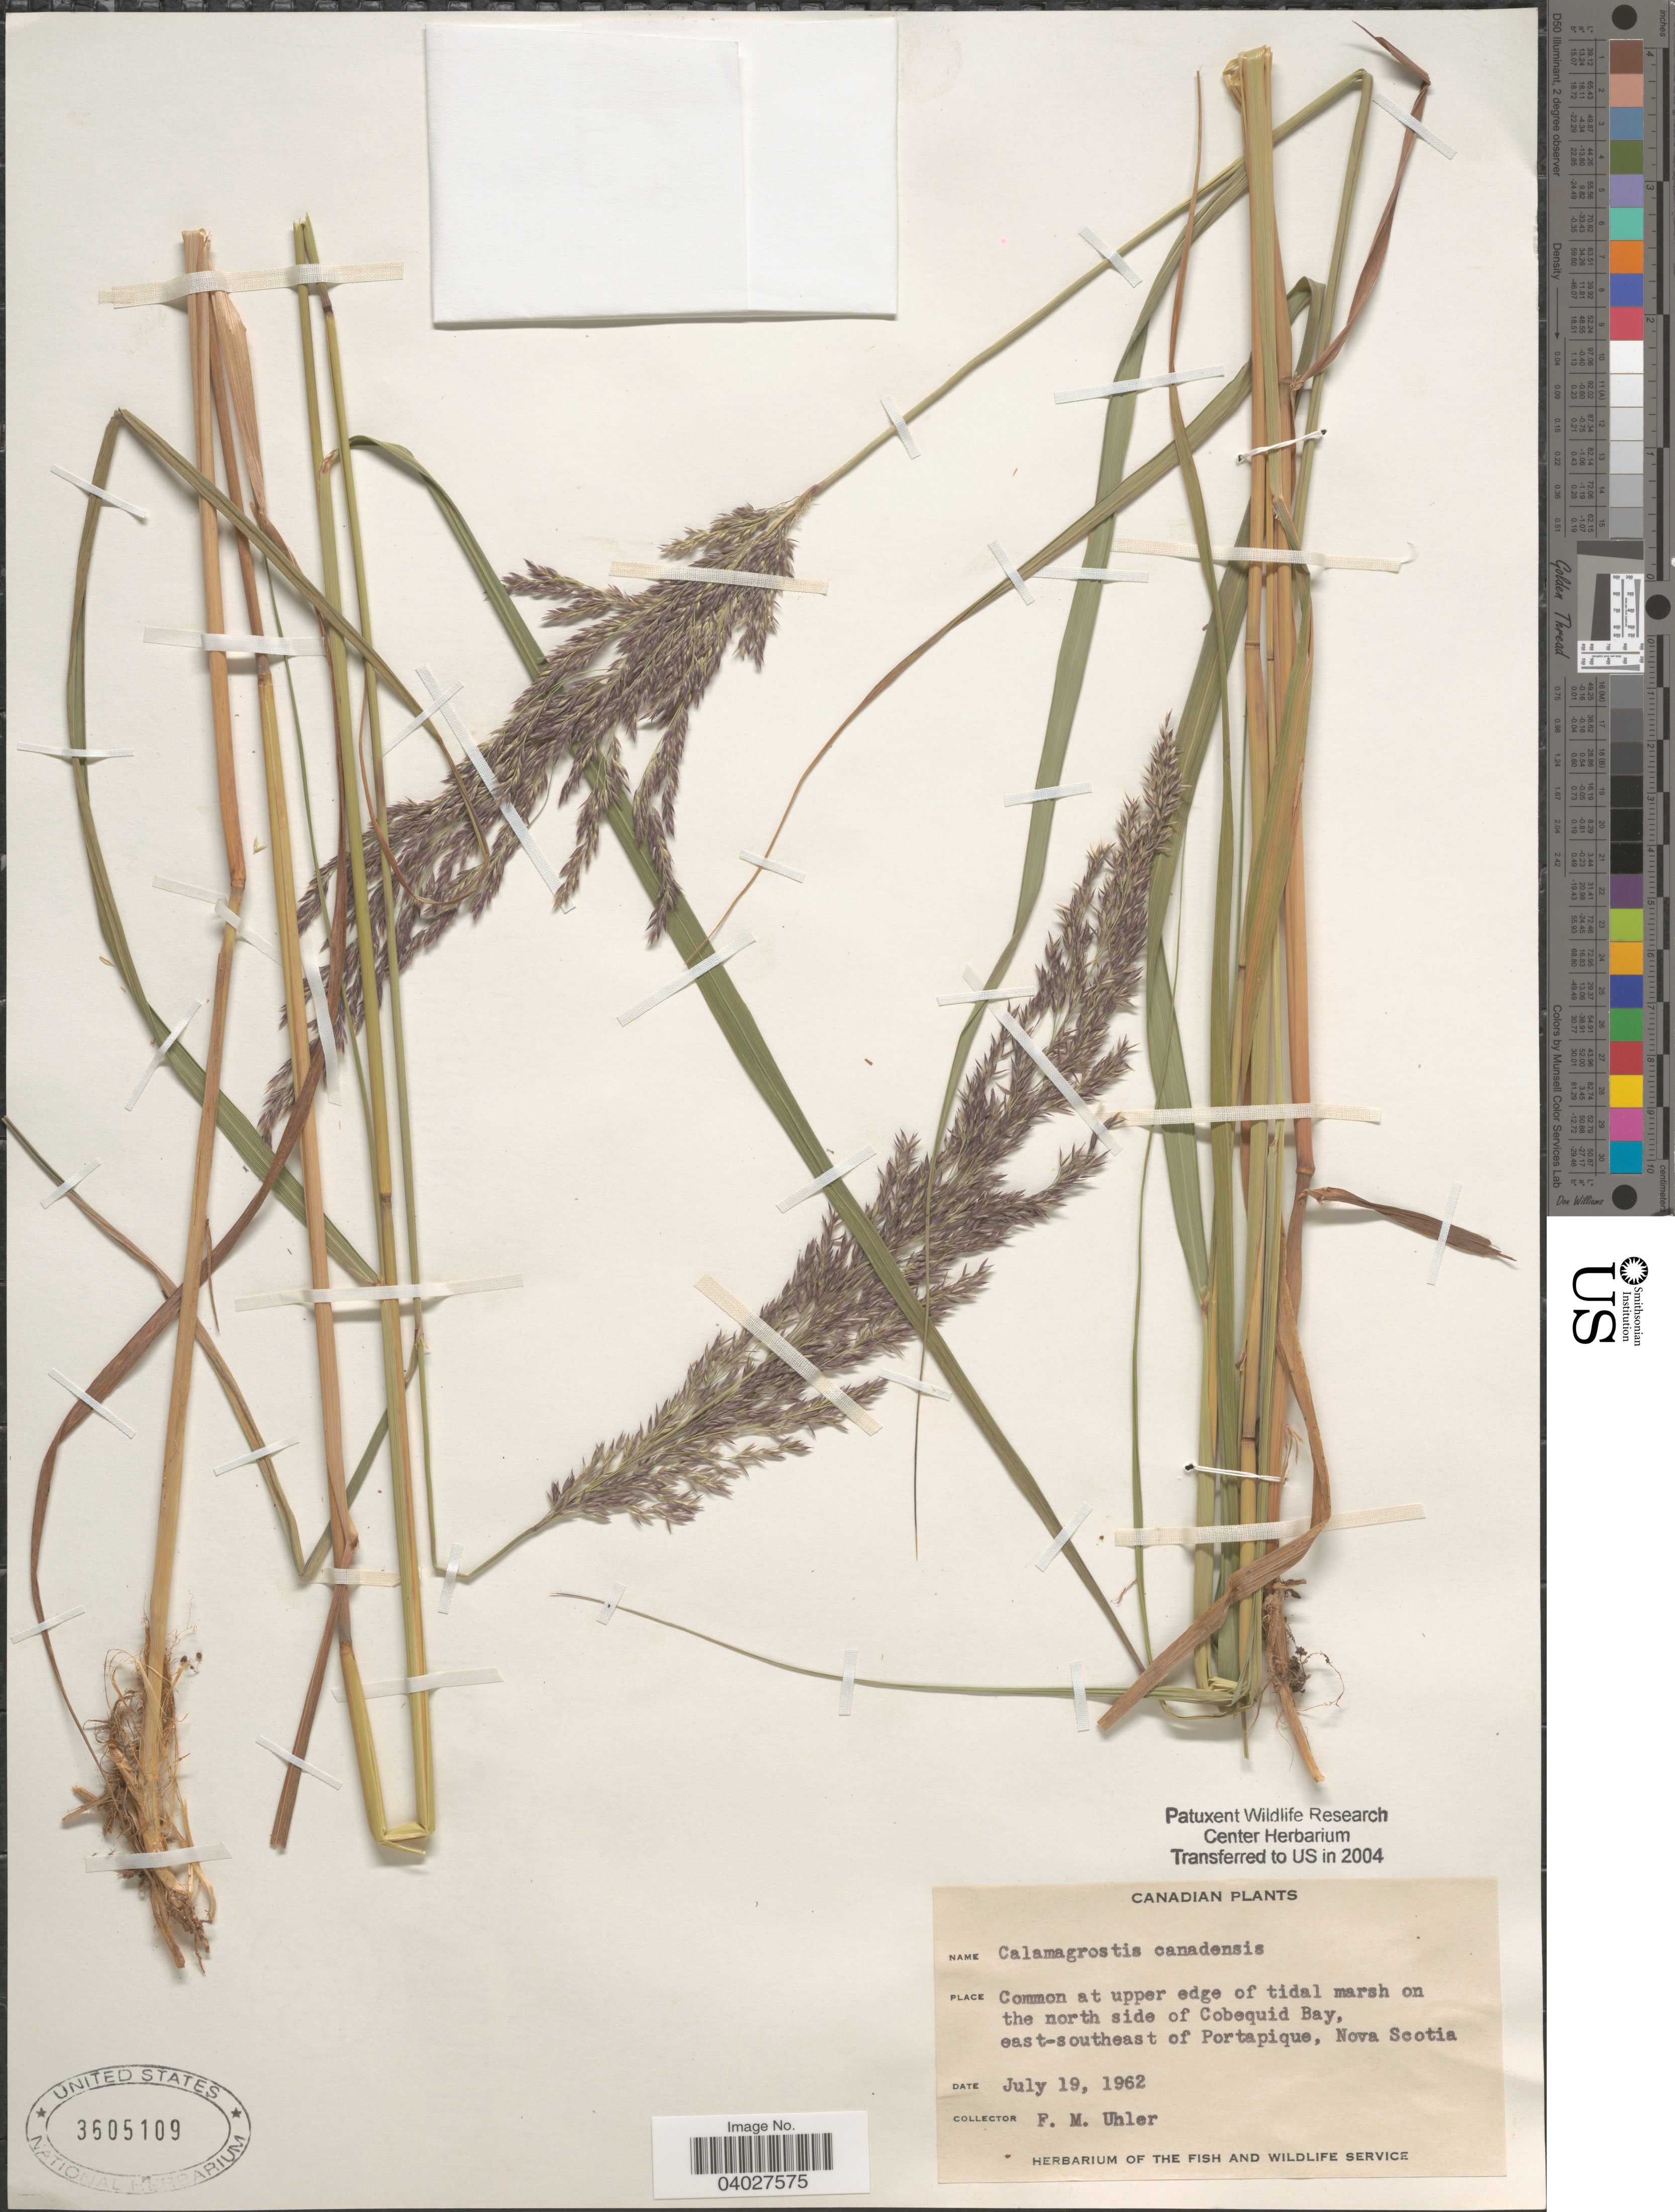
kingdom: Plantae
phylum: Tracheophyta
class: Liliopsida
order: Poales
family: Poaceae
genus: Calamagrostis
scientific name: Calamagrostis canadensis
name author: (Michx.) P. Beauv.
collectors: F. M. Uhler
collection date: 1962-07-19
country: Canada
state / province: Nova Scotia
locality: Common at upper edge of tidal marsh on the north side of Cobequid Bay, east-southeast of Portapique.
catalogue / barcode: US 3605109